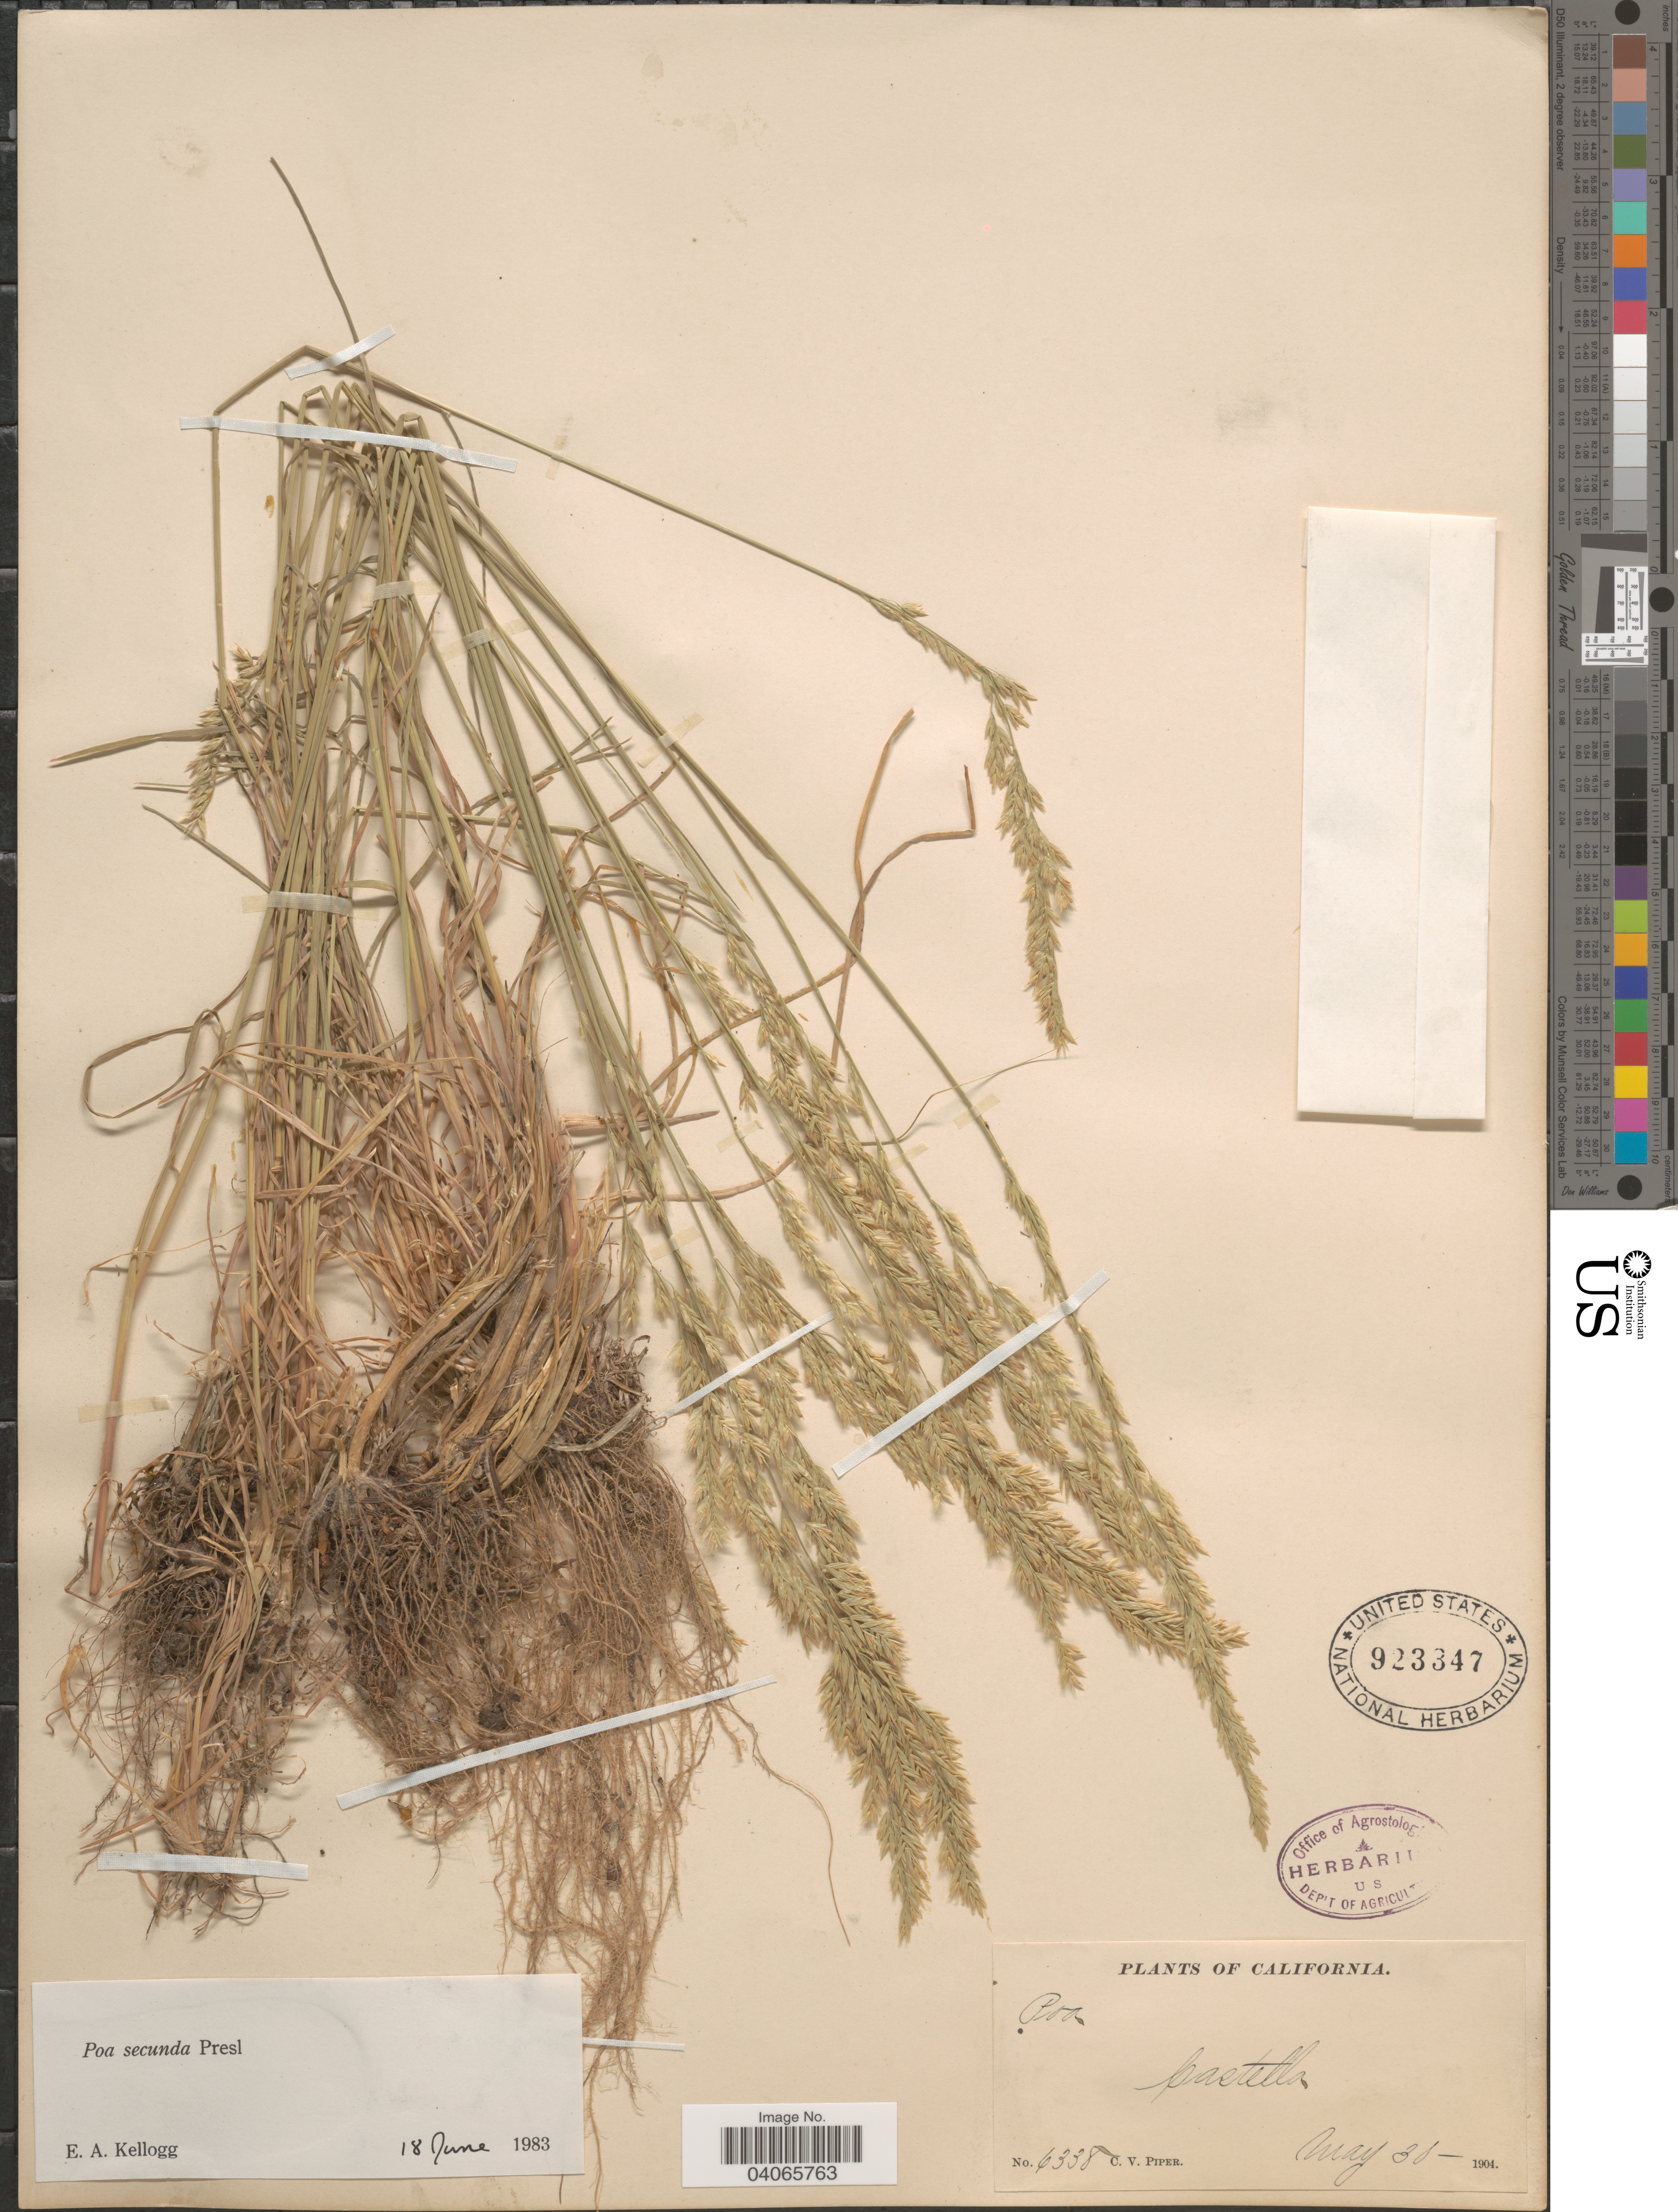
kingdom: Plantae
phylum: Tracheophyta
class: Liliopsida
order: Poales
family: Poaceae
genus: Poa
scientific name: Poa secunda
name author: J. Presl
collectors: C. V. Piper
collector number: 6338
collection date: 1904-05-30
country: United States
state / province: California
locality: Castella.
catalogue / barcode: US 923347